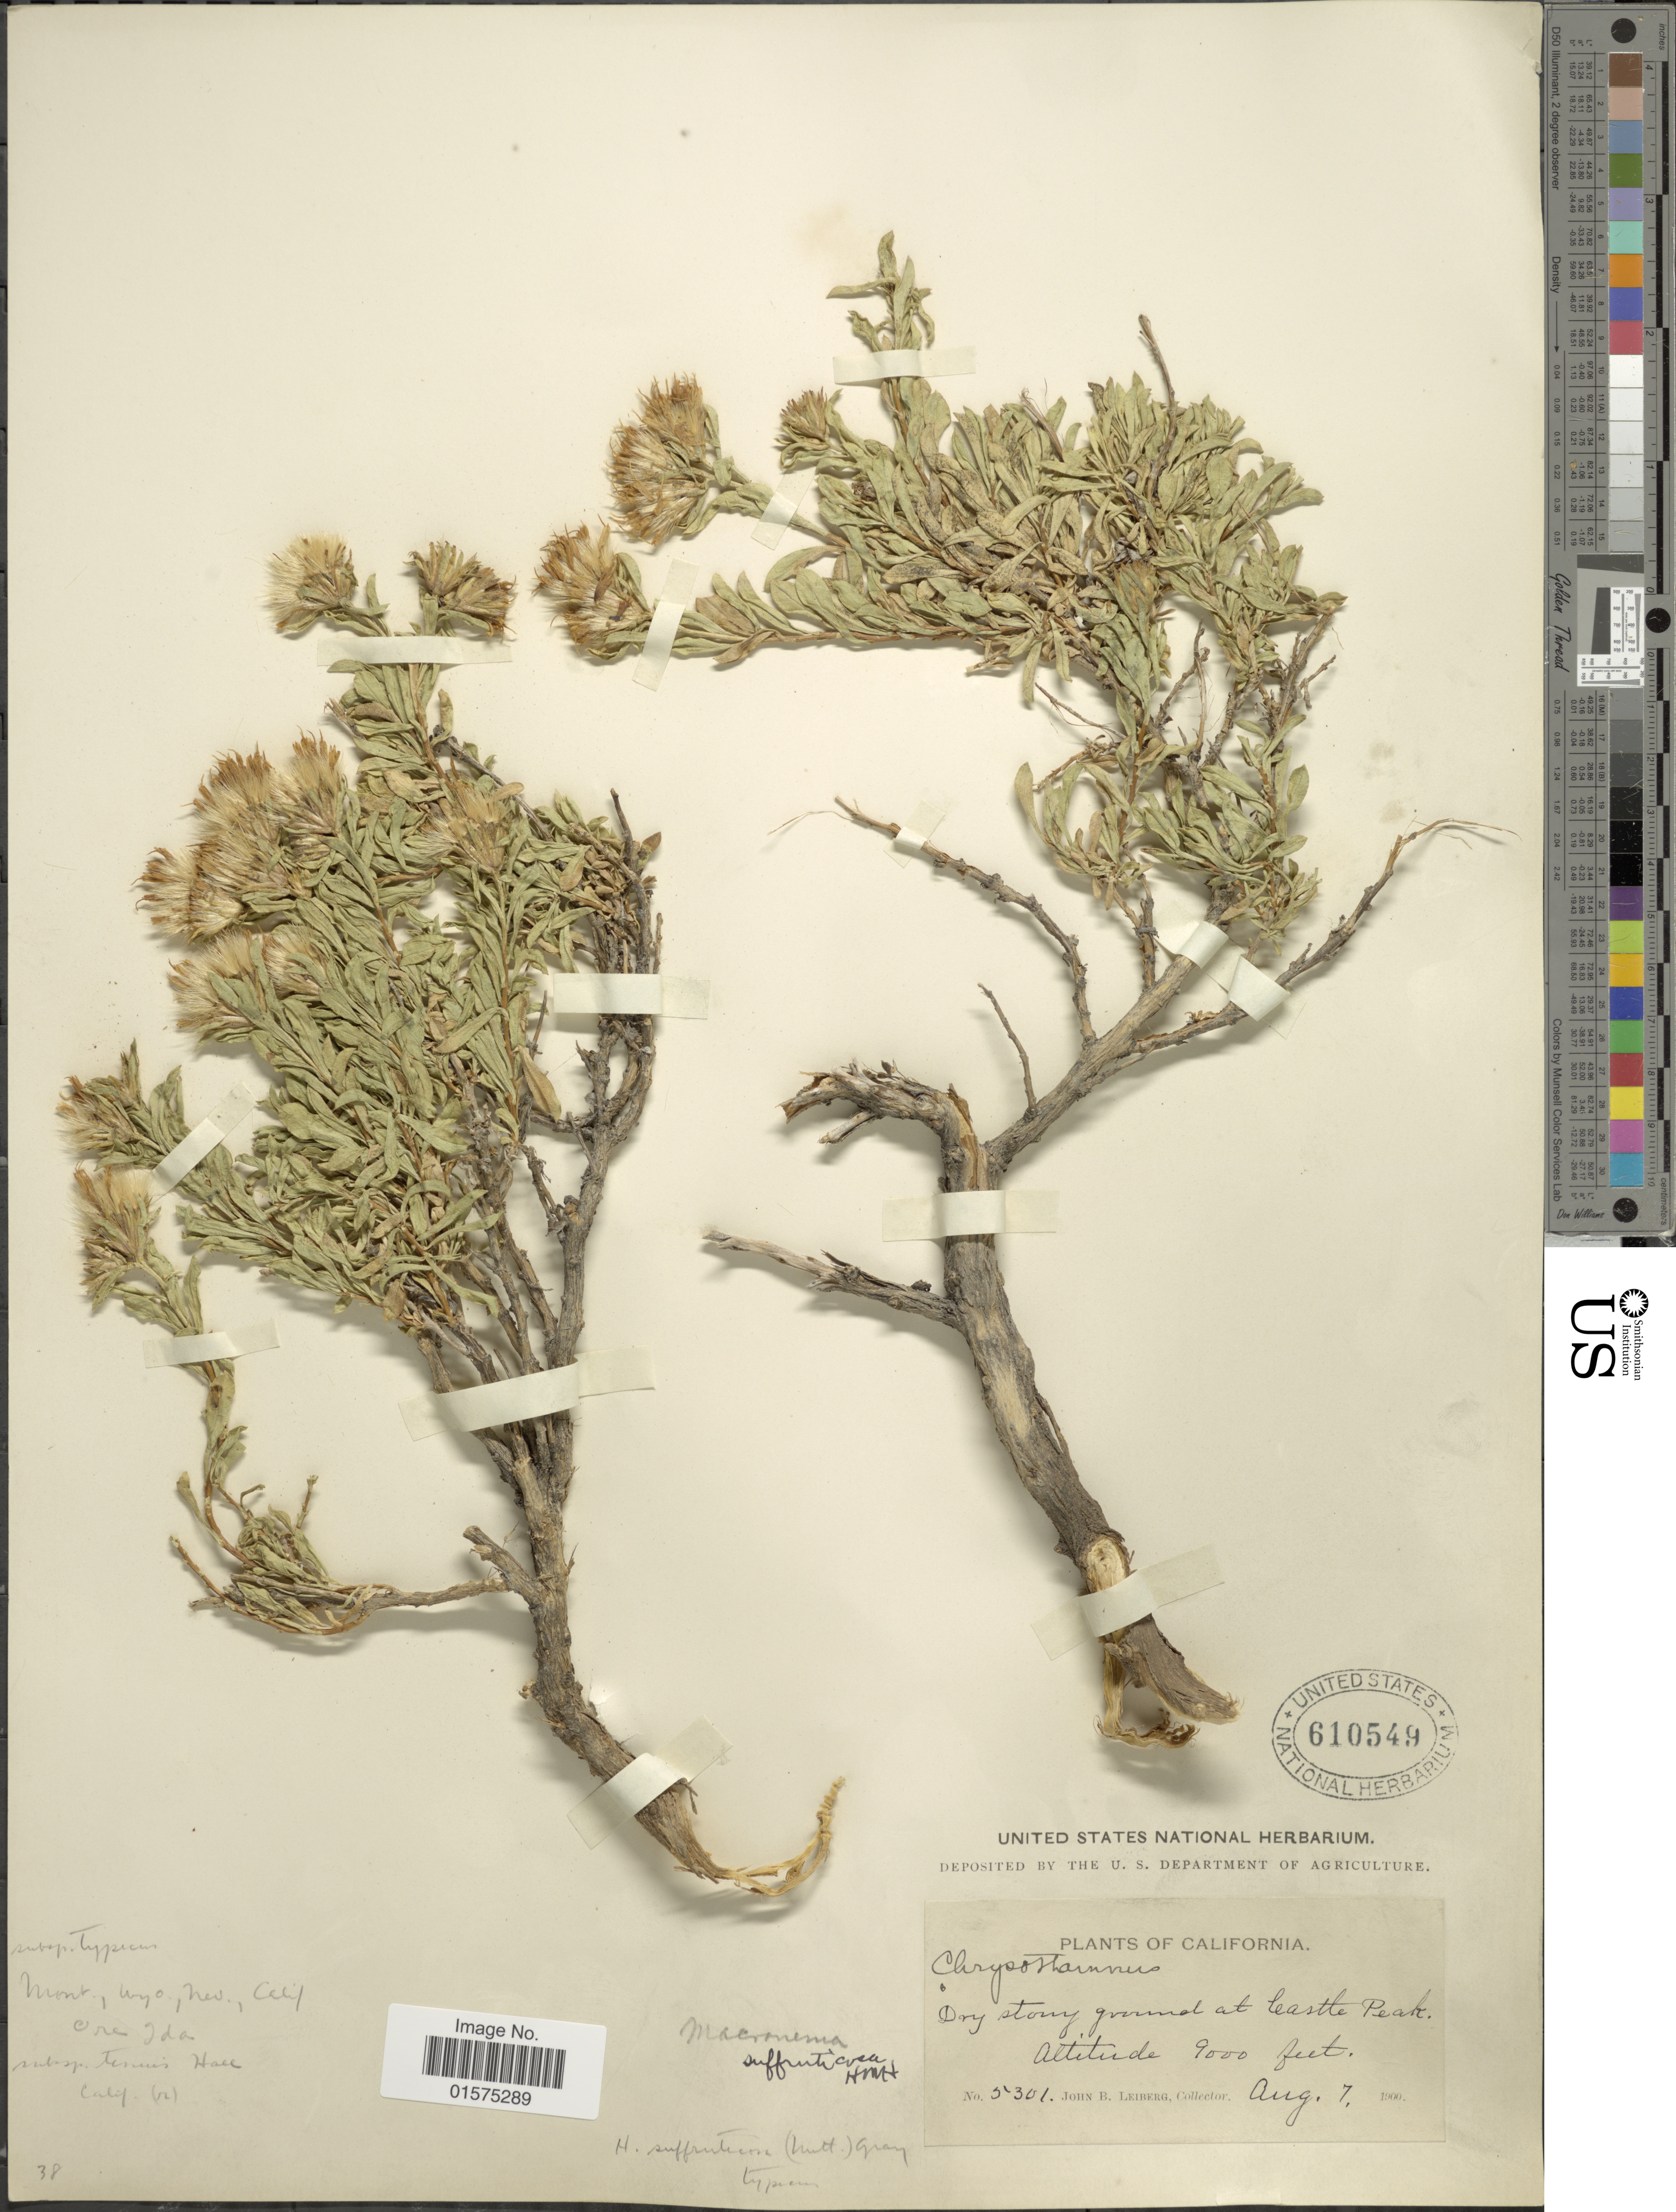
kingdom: Plantae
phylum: Tracheophyta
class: Magnoliopsida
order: Asterales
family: Asteraceae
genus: Ericameria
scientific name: Ericameria suffruticosa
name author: (Nutt.) G.L. Nesom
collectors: J. B. Leiberg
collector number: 5301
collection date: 1900-08-07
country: United States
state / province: California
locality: Castle Peak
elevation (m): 2743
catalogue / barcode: US 610549